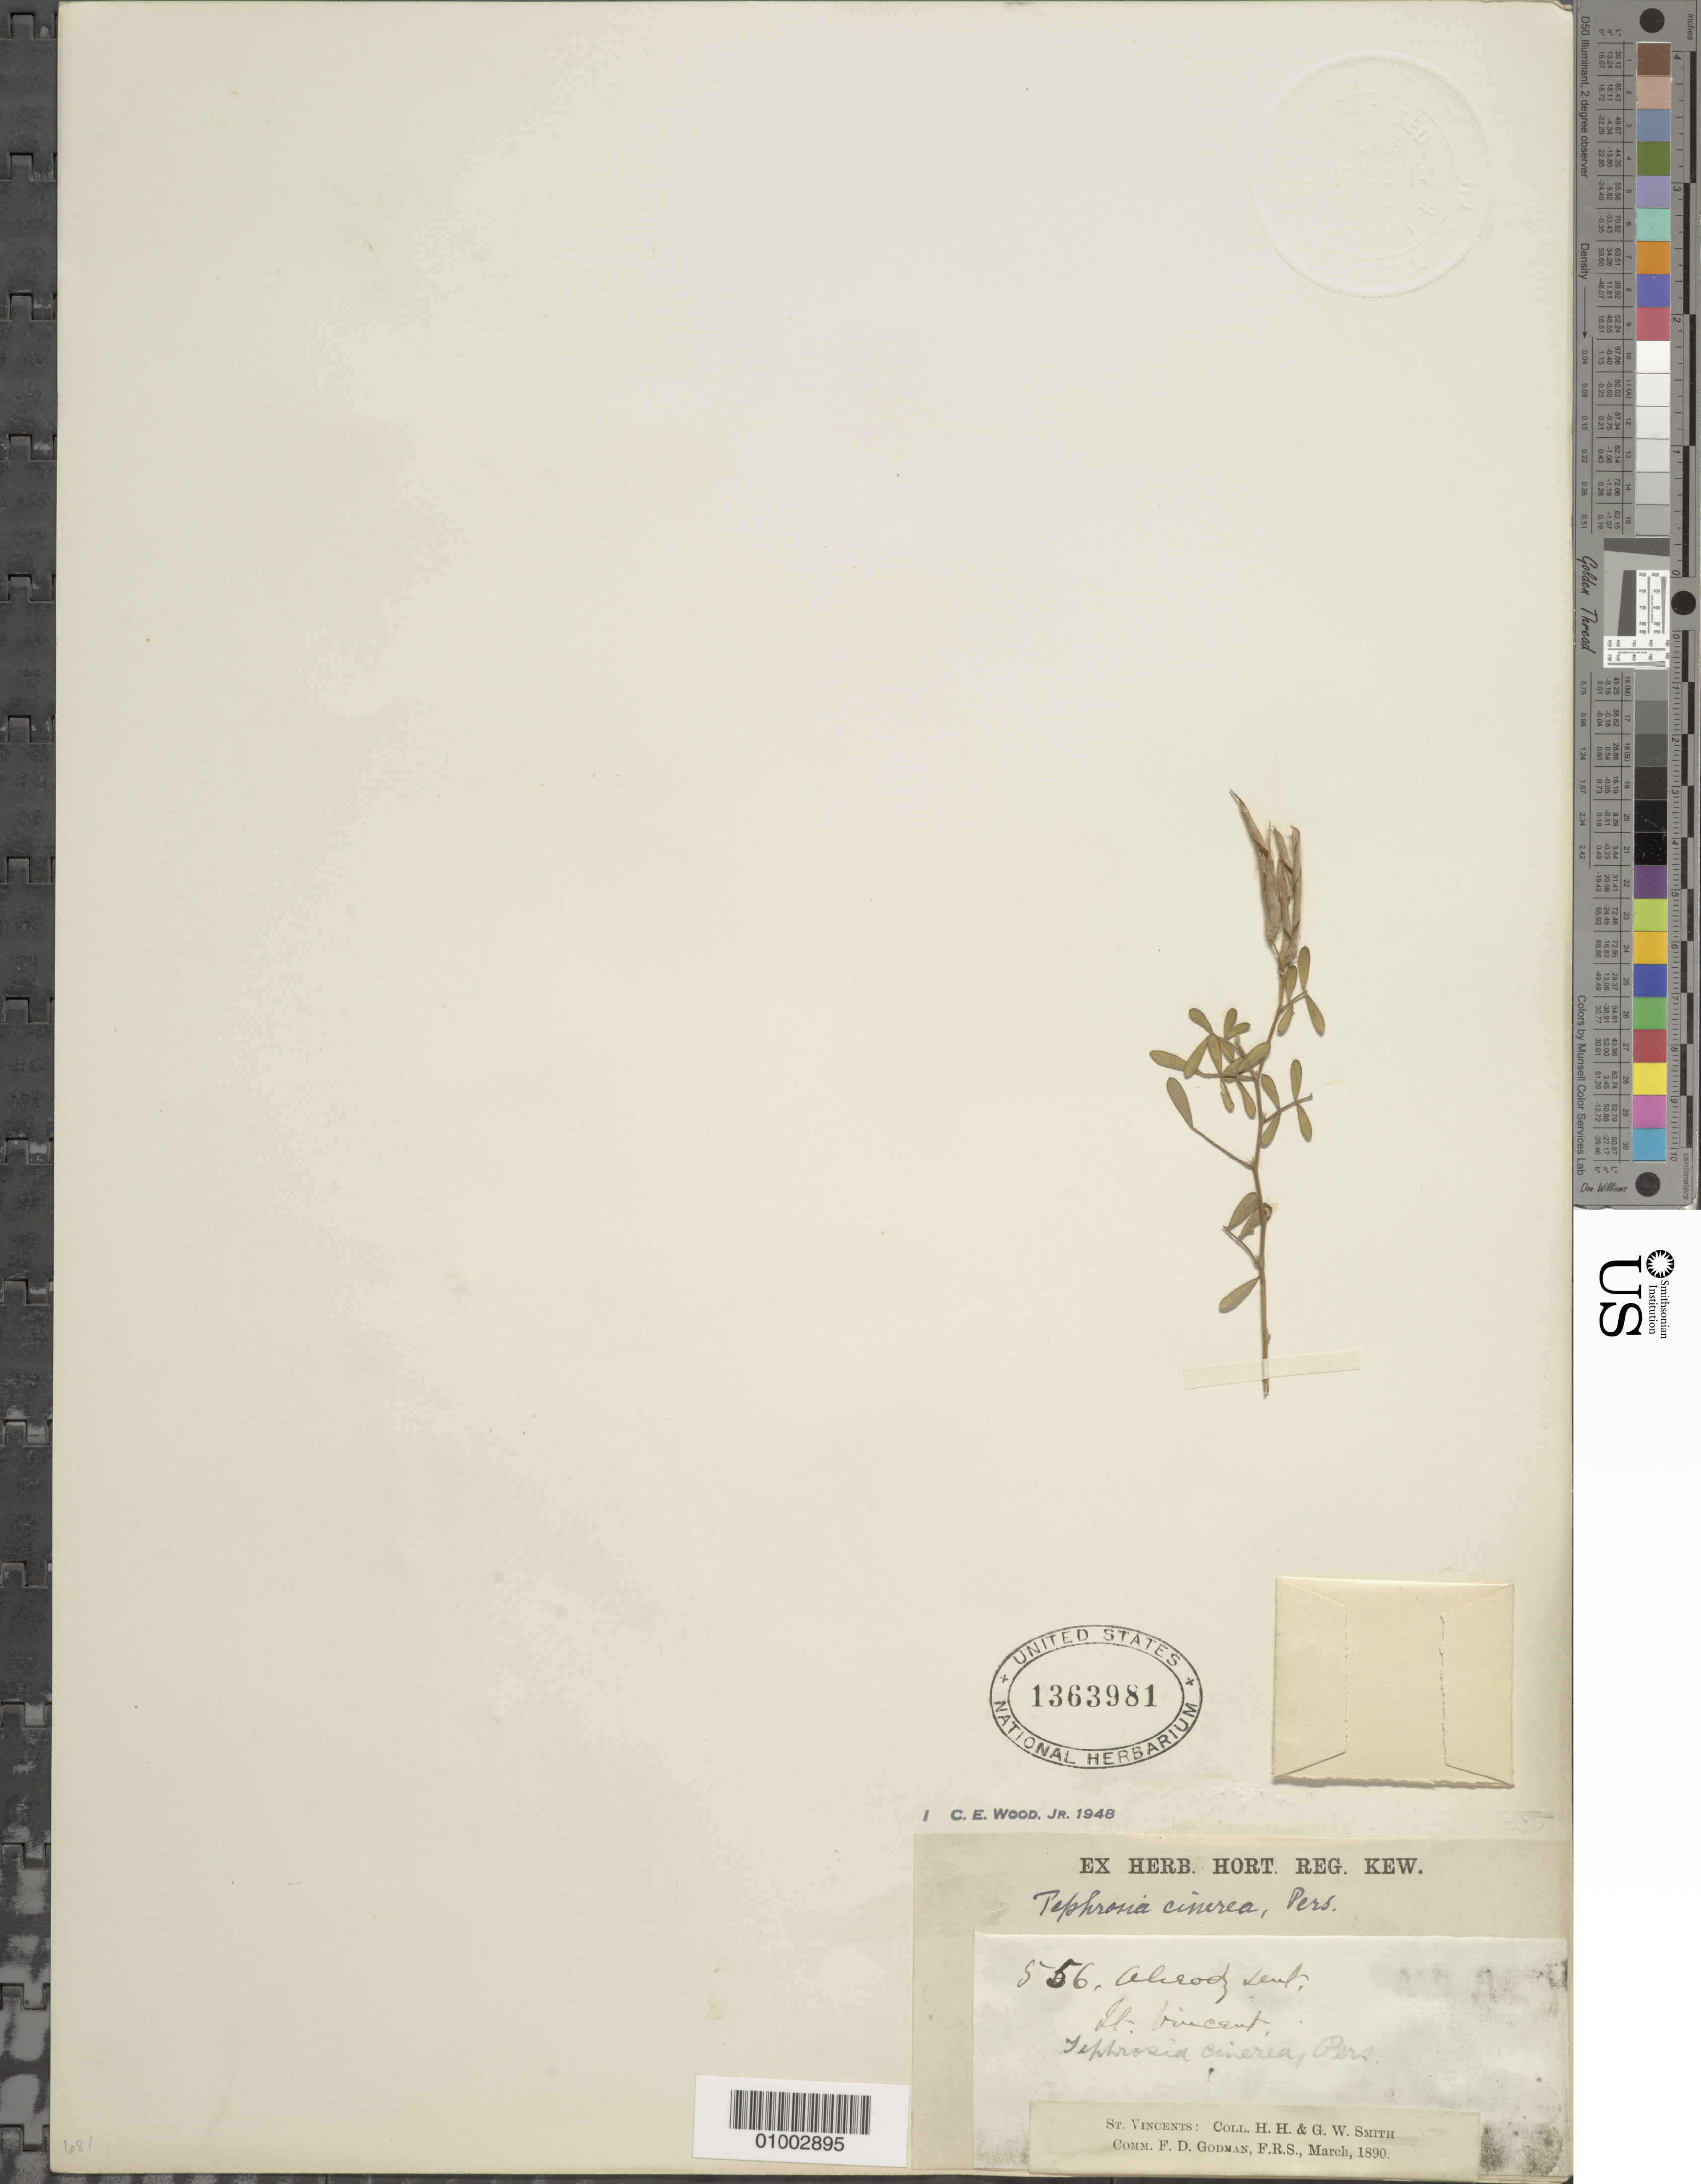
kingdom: Plantae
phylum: Tracheophyta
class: Magnoliopsida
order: Fabales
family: Fabaceae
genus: Tephrosia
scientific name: Tephrosia cinerea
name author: (L.) Pers.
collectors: H. H. Smith & G. Smith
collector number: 556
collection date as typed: Mar 1890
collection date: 1890-03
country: St. Vincent - Grenadines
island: St. Vincent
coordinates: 0 N, 0 E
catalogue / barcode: US 1363981